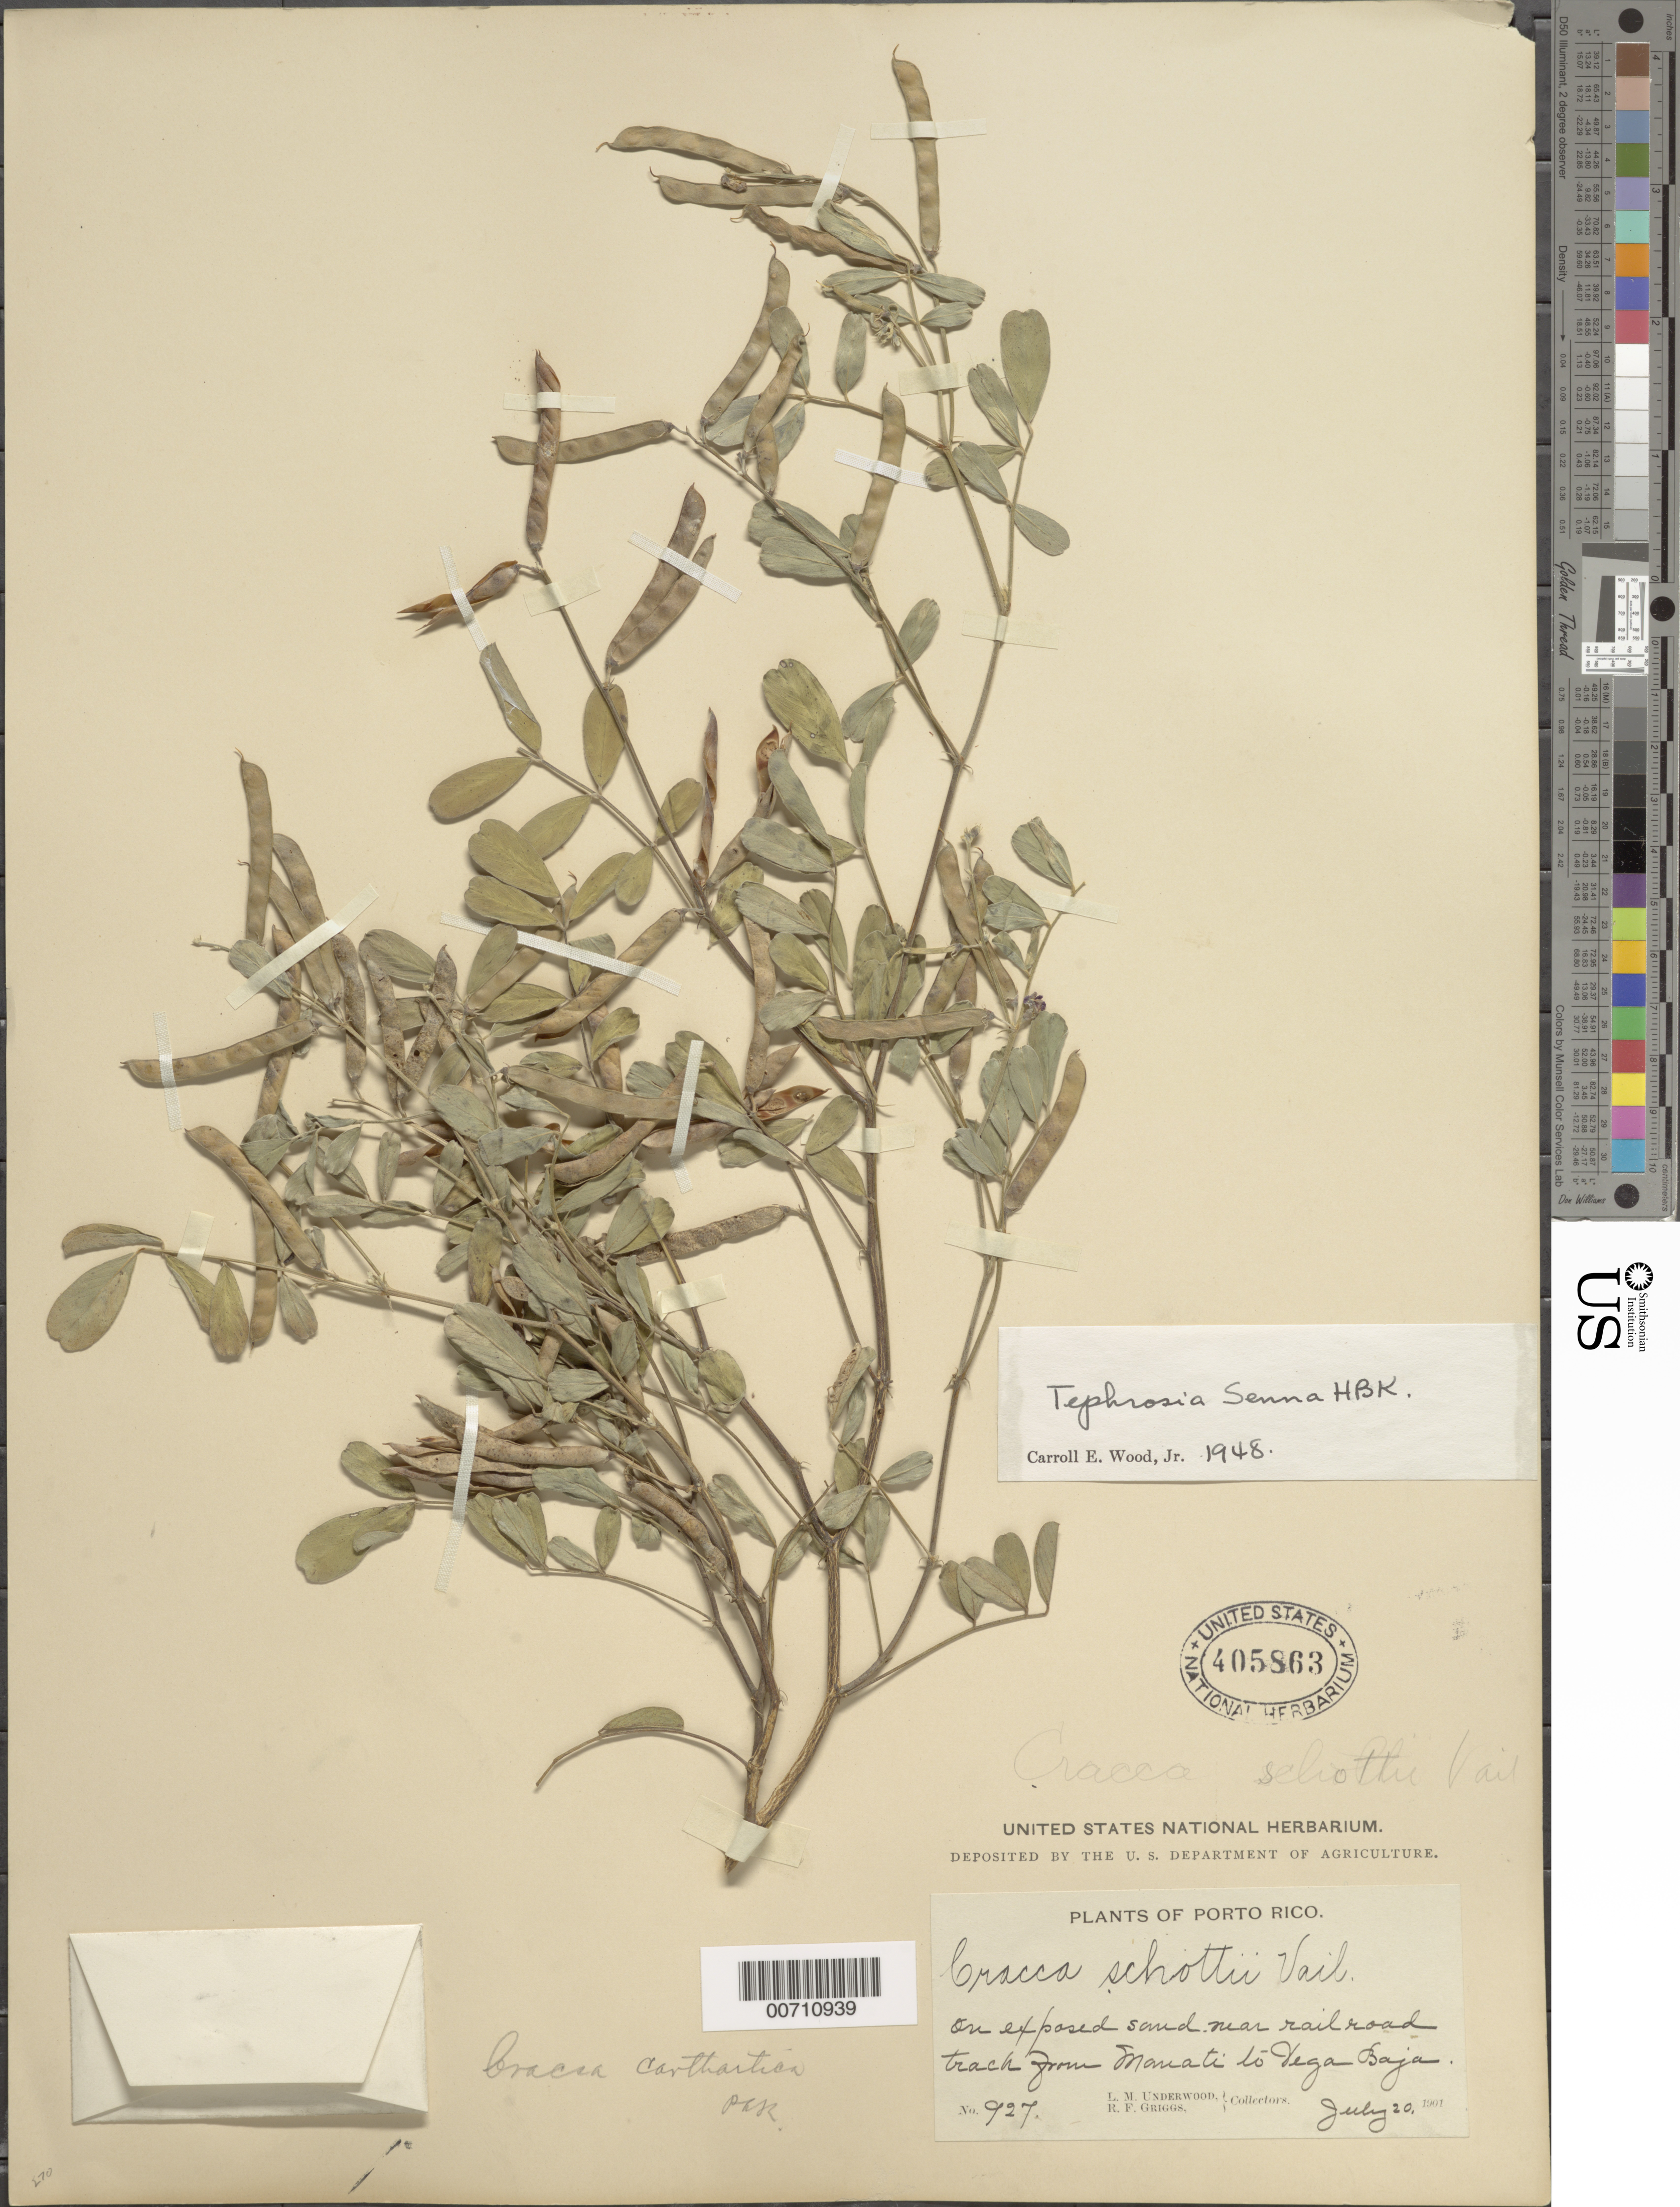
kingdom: Plantae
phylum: Tracheophyta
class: Magnoliopsida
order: Fabales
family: Fabaceae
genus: Tephrosia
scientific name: Tephrosia senna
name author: Kunth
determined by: Wood, C. E., Jr.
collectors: L. M. Underwood & R. F. Griggs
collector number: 927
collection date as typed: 20 Jul 1901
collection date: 1901-07-20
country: Puerto Rico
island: Greater Antilles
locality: Manati to Vega Baja, near railroad track from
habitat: On exposed sand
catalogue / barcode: US 405863